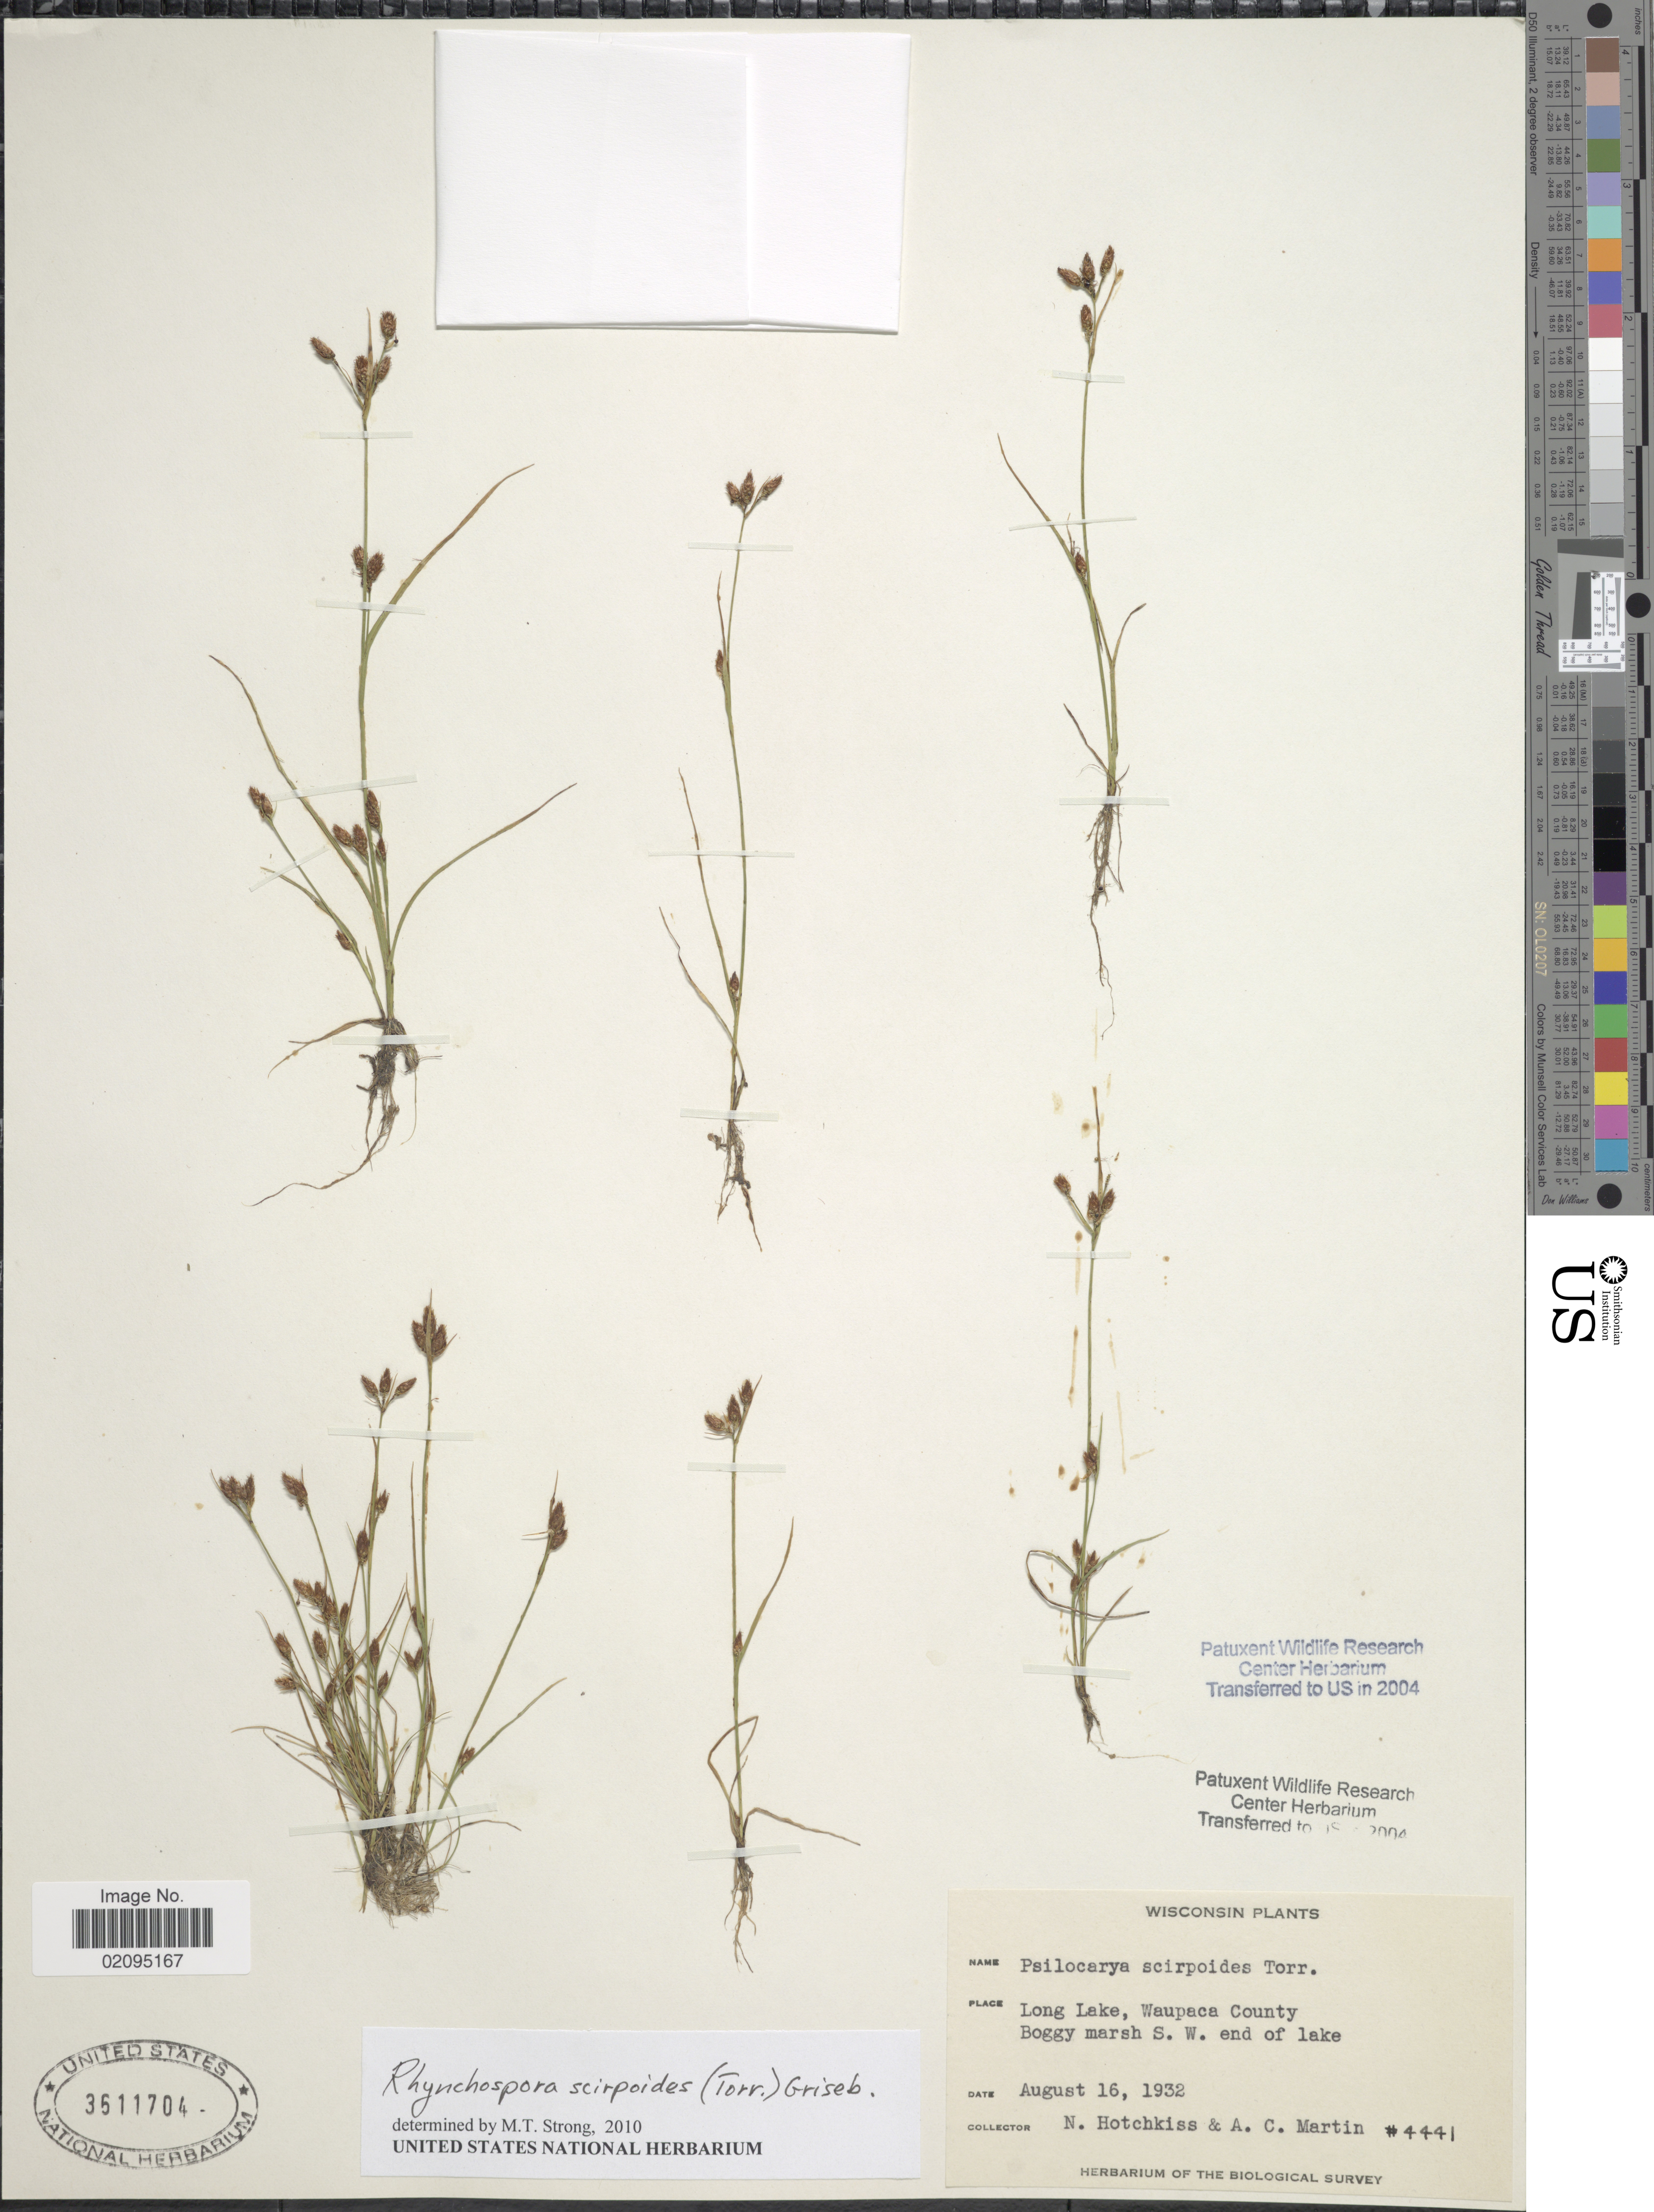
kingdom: Plantae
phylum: Tracheophyta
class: Liliopsida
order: Poales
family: Cyperaceae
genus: Rhynchospora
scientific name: Rhynchospora scirpoides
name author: (Torr.) Griseb.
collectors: N. Hotchkiss & A. C. Martin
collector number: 4441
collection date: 1932-08-16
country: United States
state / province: Wisconsin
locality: Long Lake, Waupaca County, Boggy marsh S. W. end of Lake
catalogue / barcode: US 3611704